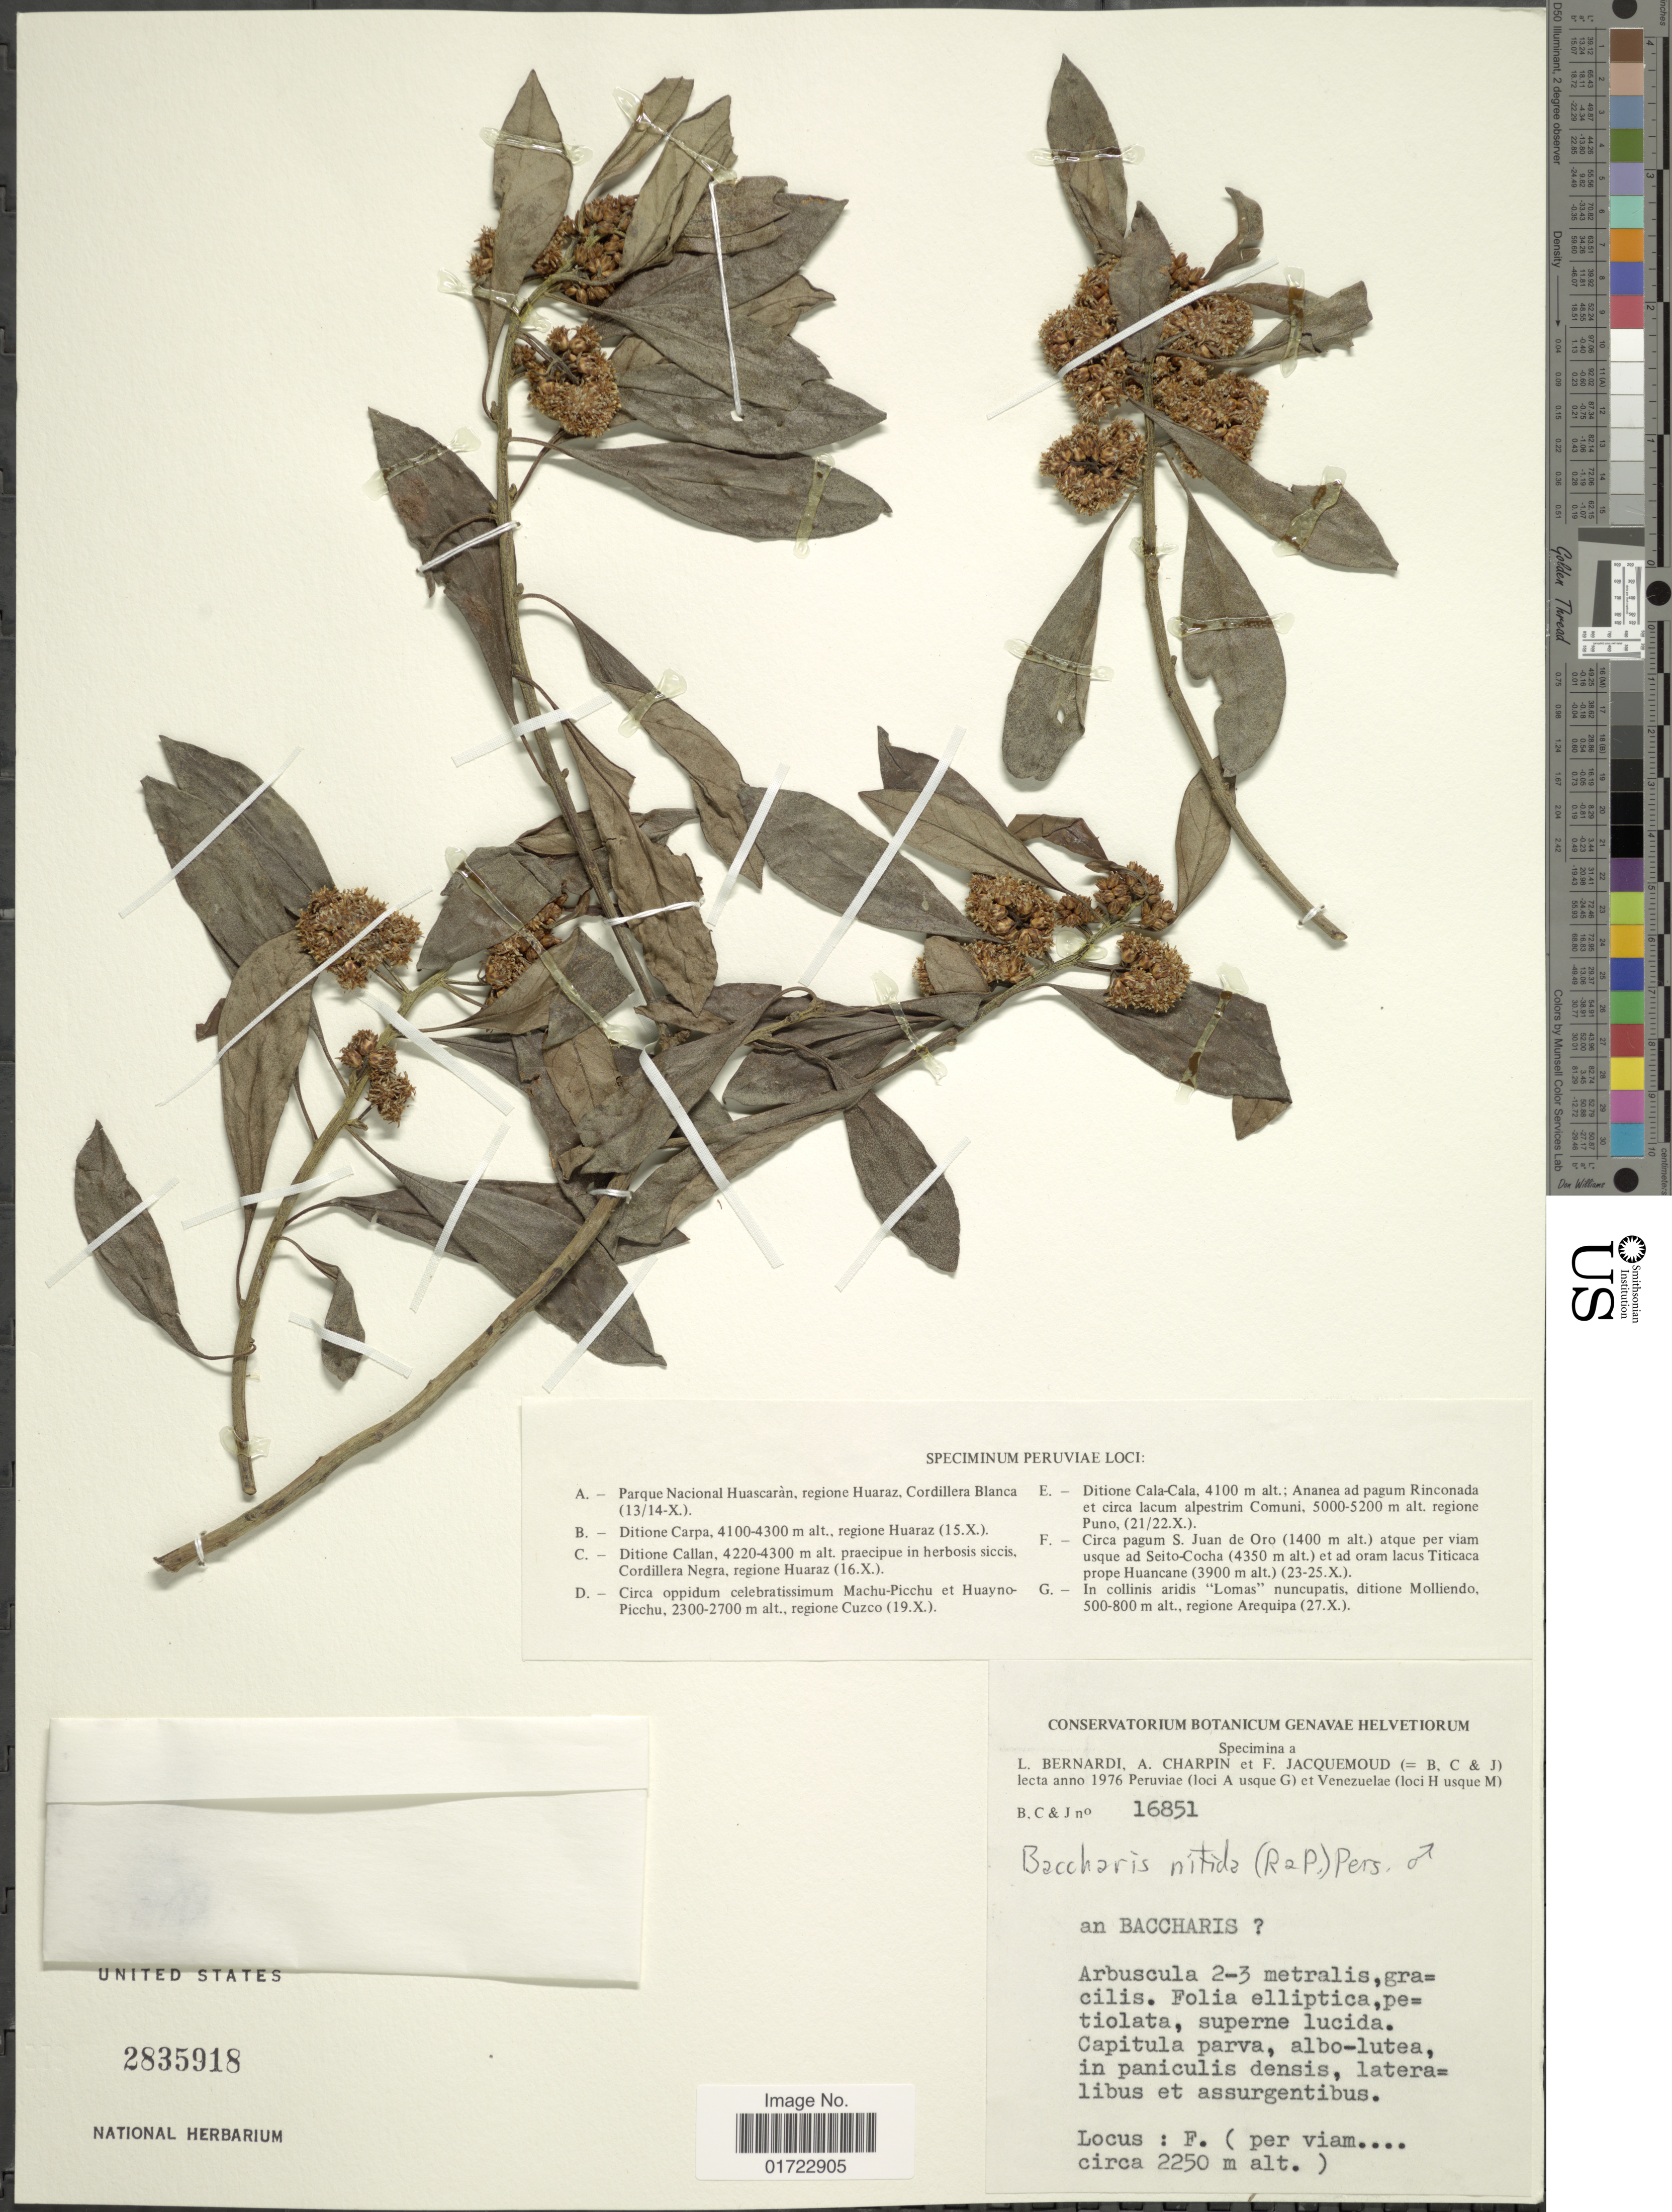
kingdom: Plantae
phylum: Tracheophyta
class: Magnoliopsida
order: Asterales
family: Asteraceae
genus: Baccharis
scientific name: Baccharis nitida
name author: (Ruiz & Pav.) Pers.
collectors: L. Bernardi, A. Charpin & F. Jacquemoud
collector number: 16851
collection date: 1976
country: Peru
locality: Peruviae (loci A usque G) et Venezuelae (loci H usque M)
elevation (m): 2250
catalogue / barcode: US 2835918